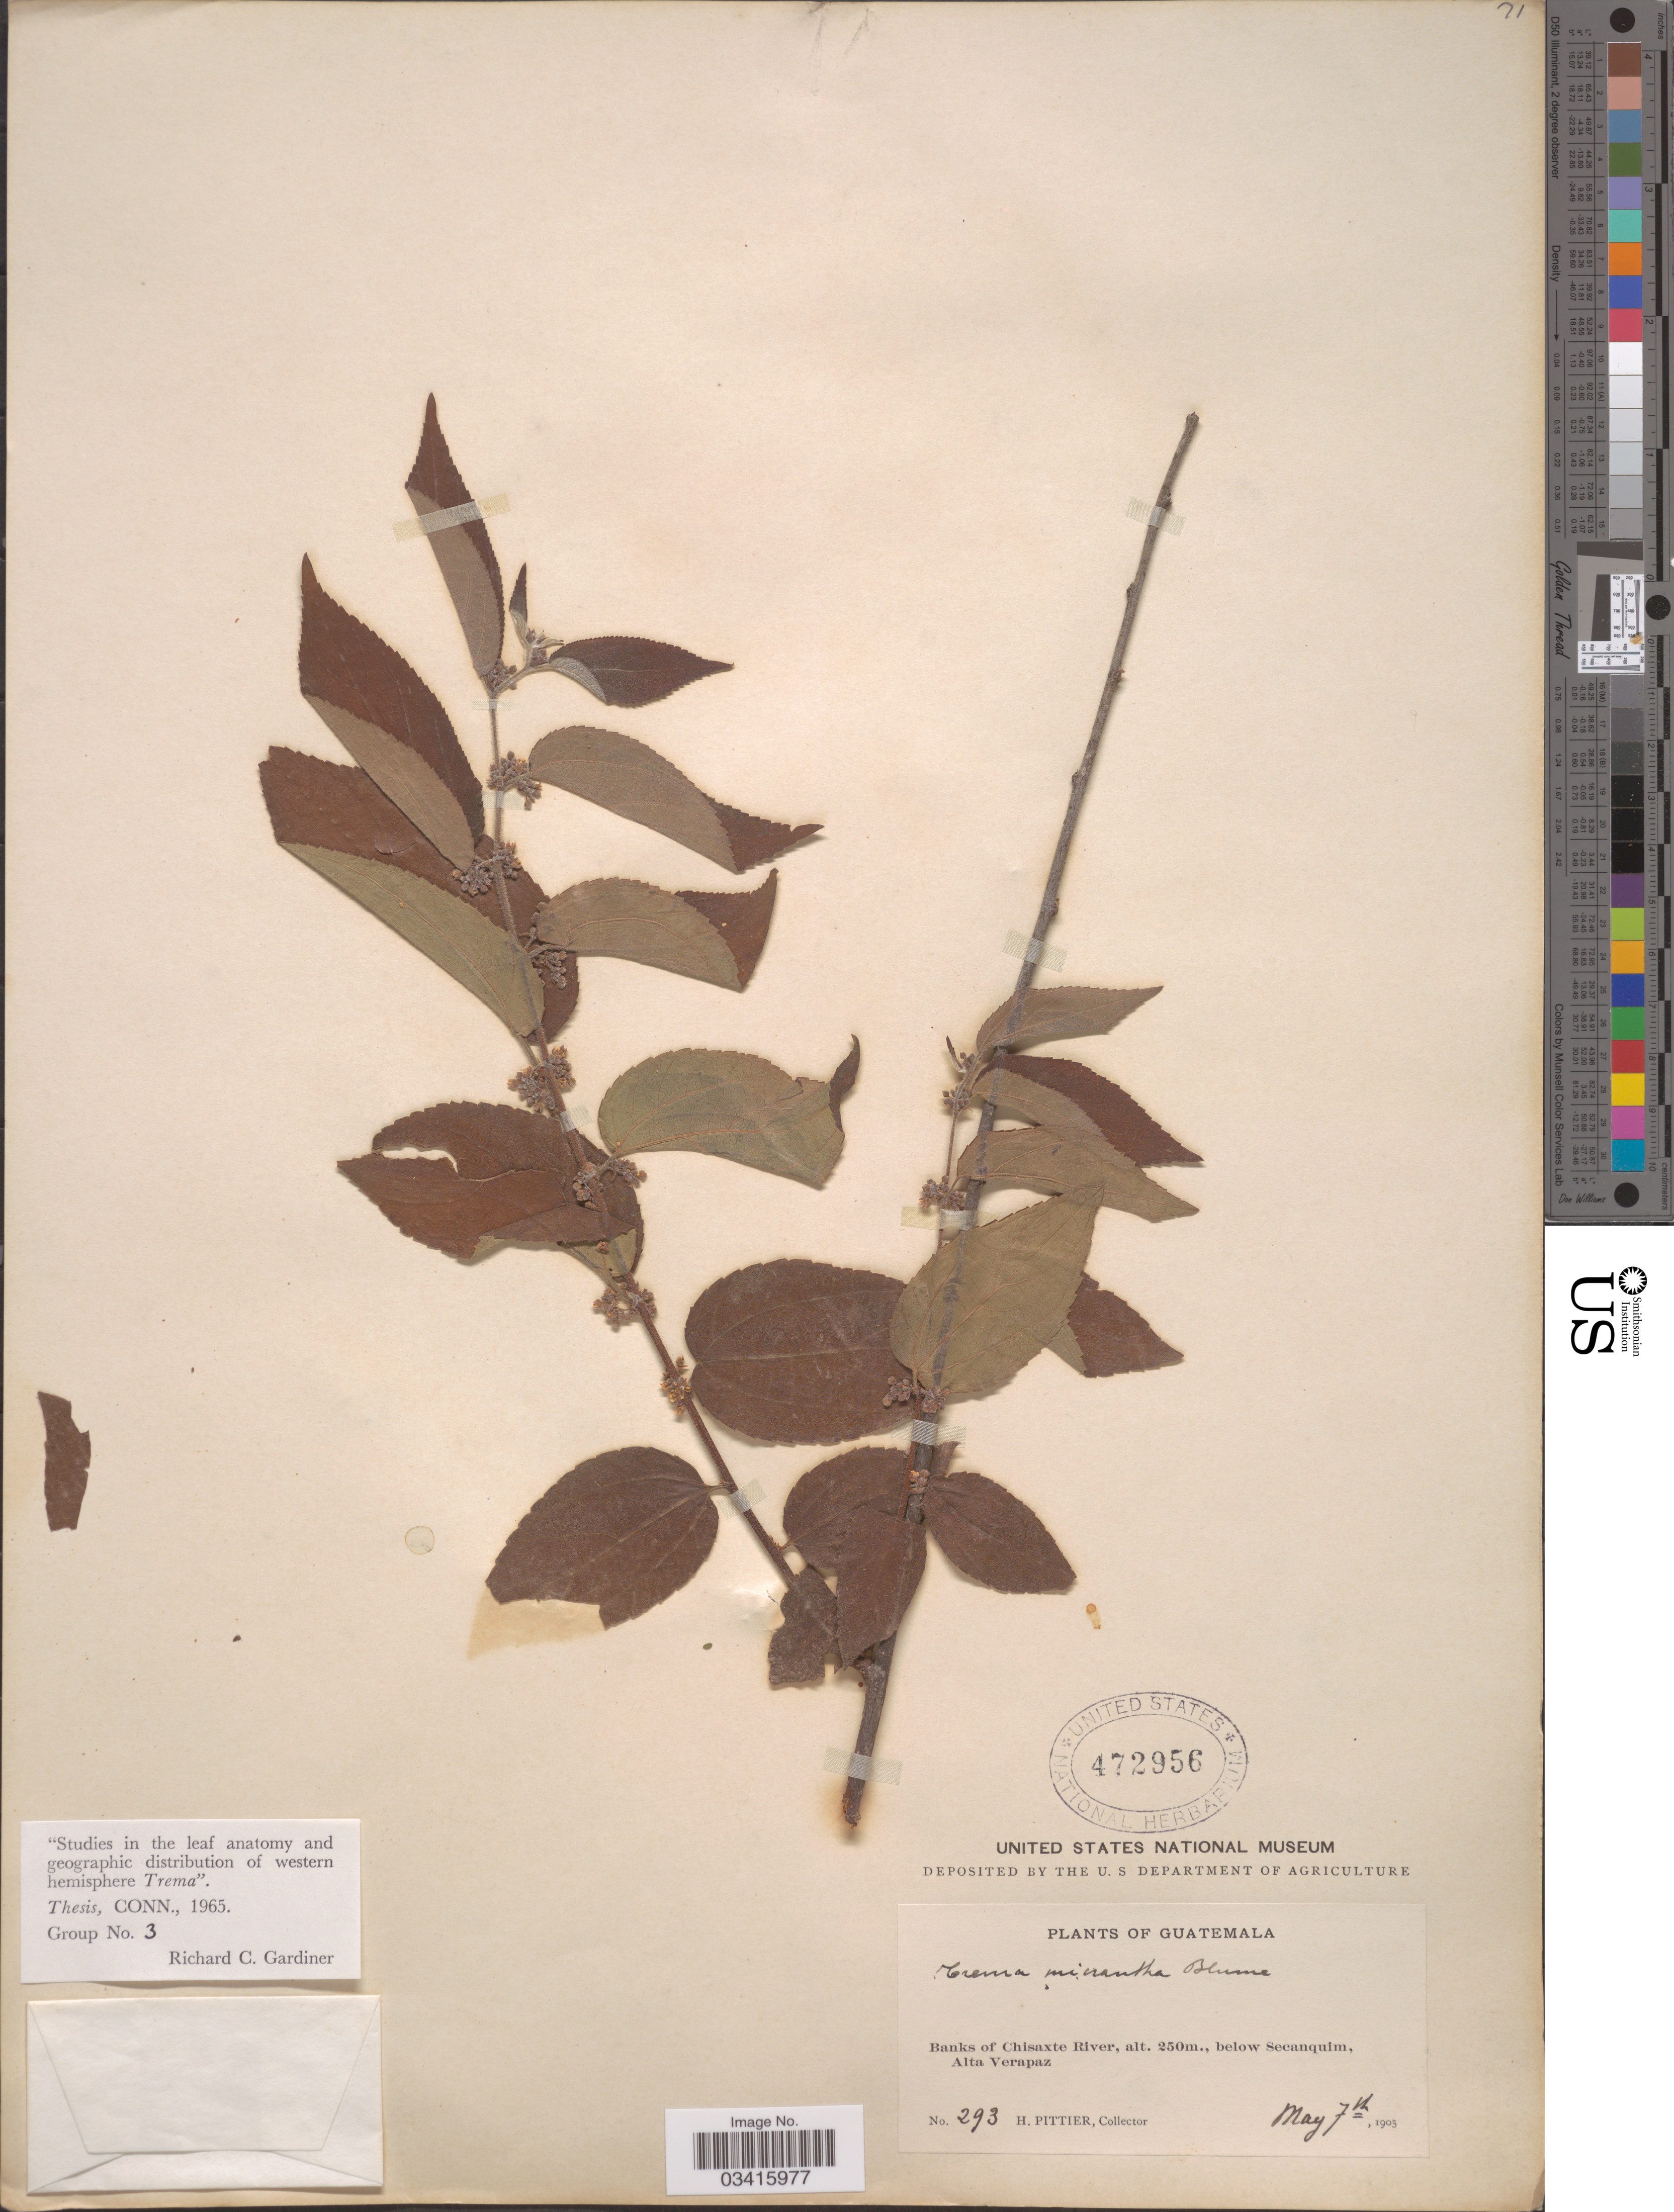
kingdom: Plantae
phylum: Tracheophyta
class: Magnoliopsida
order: Rosales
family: Cannabaceae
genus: Trema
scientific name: Trema micranthum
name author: (L.) Blume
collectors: H. F. Pittier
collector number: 293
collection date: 1905-05-07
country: Guatemala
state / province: Alta Verapaz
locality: Banks of Chisaxte River, below Secanquim.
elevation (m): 250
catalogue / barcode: US 472956